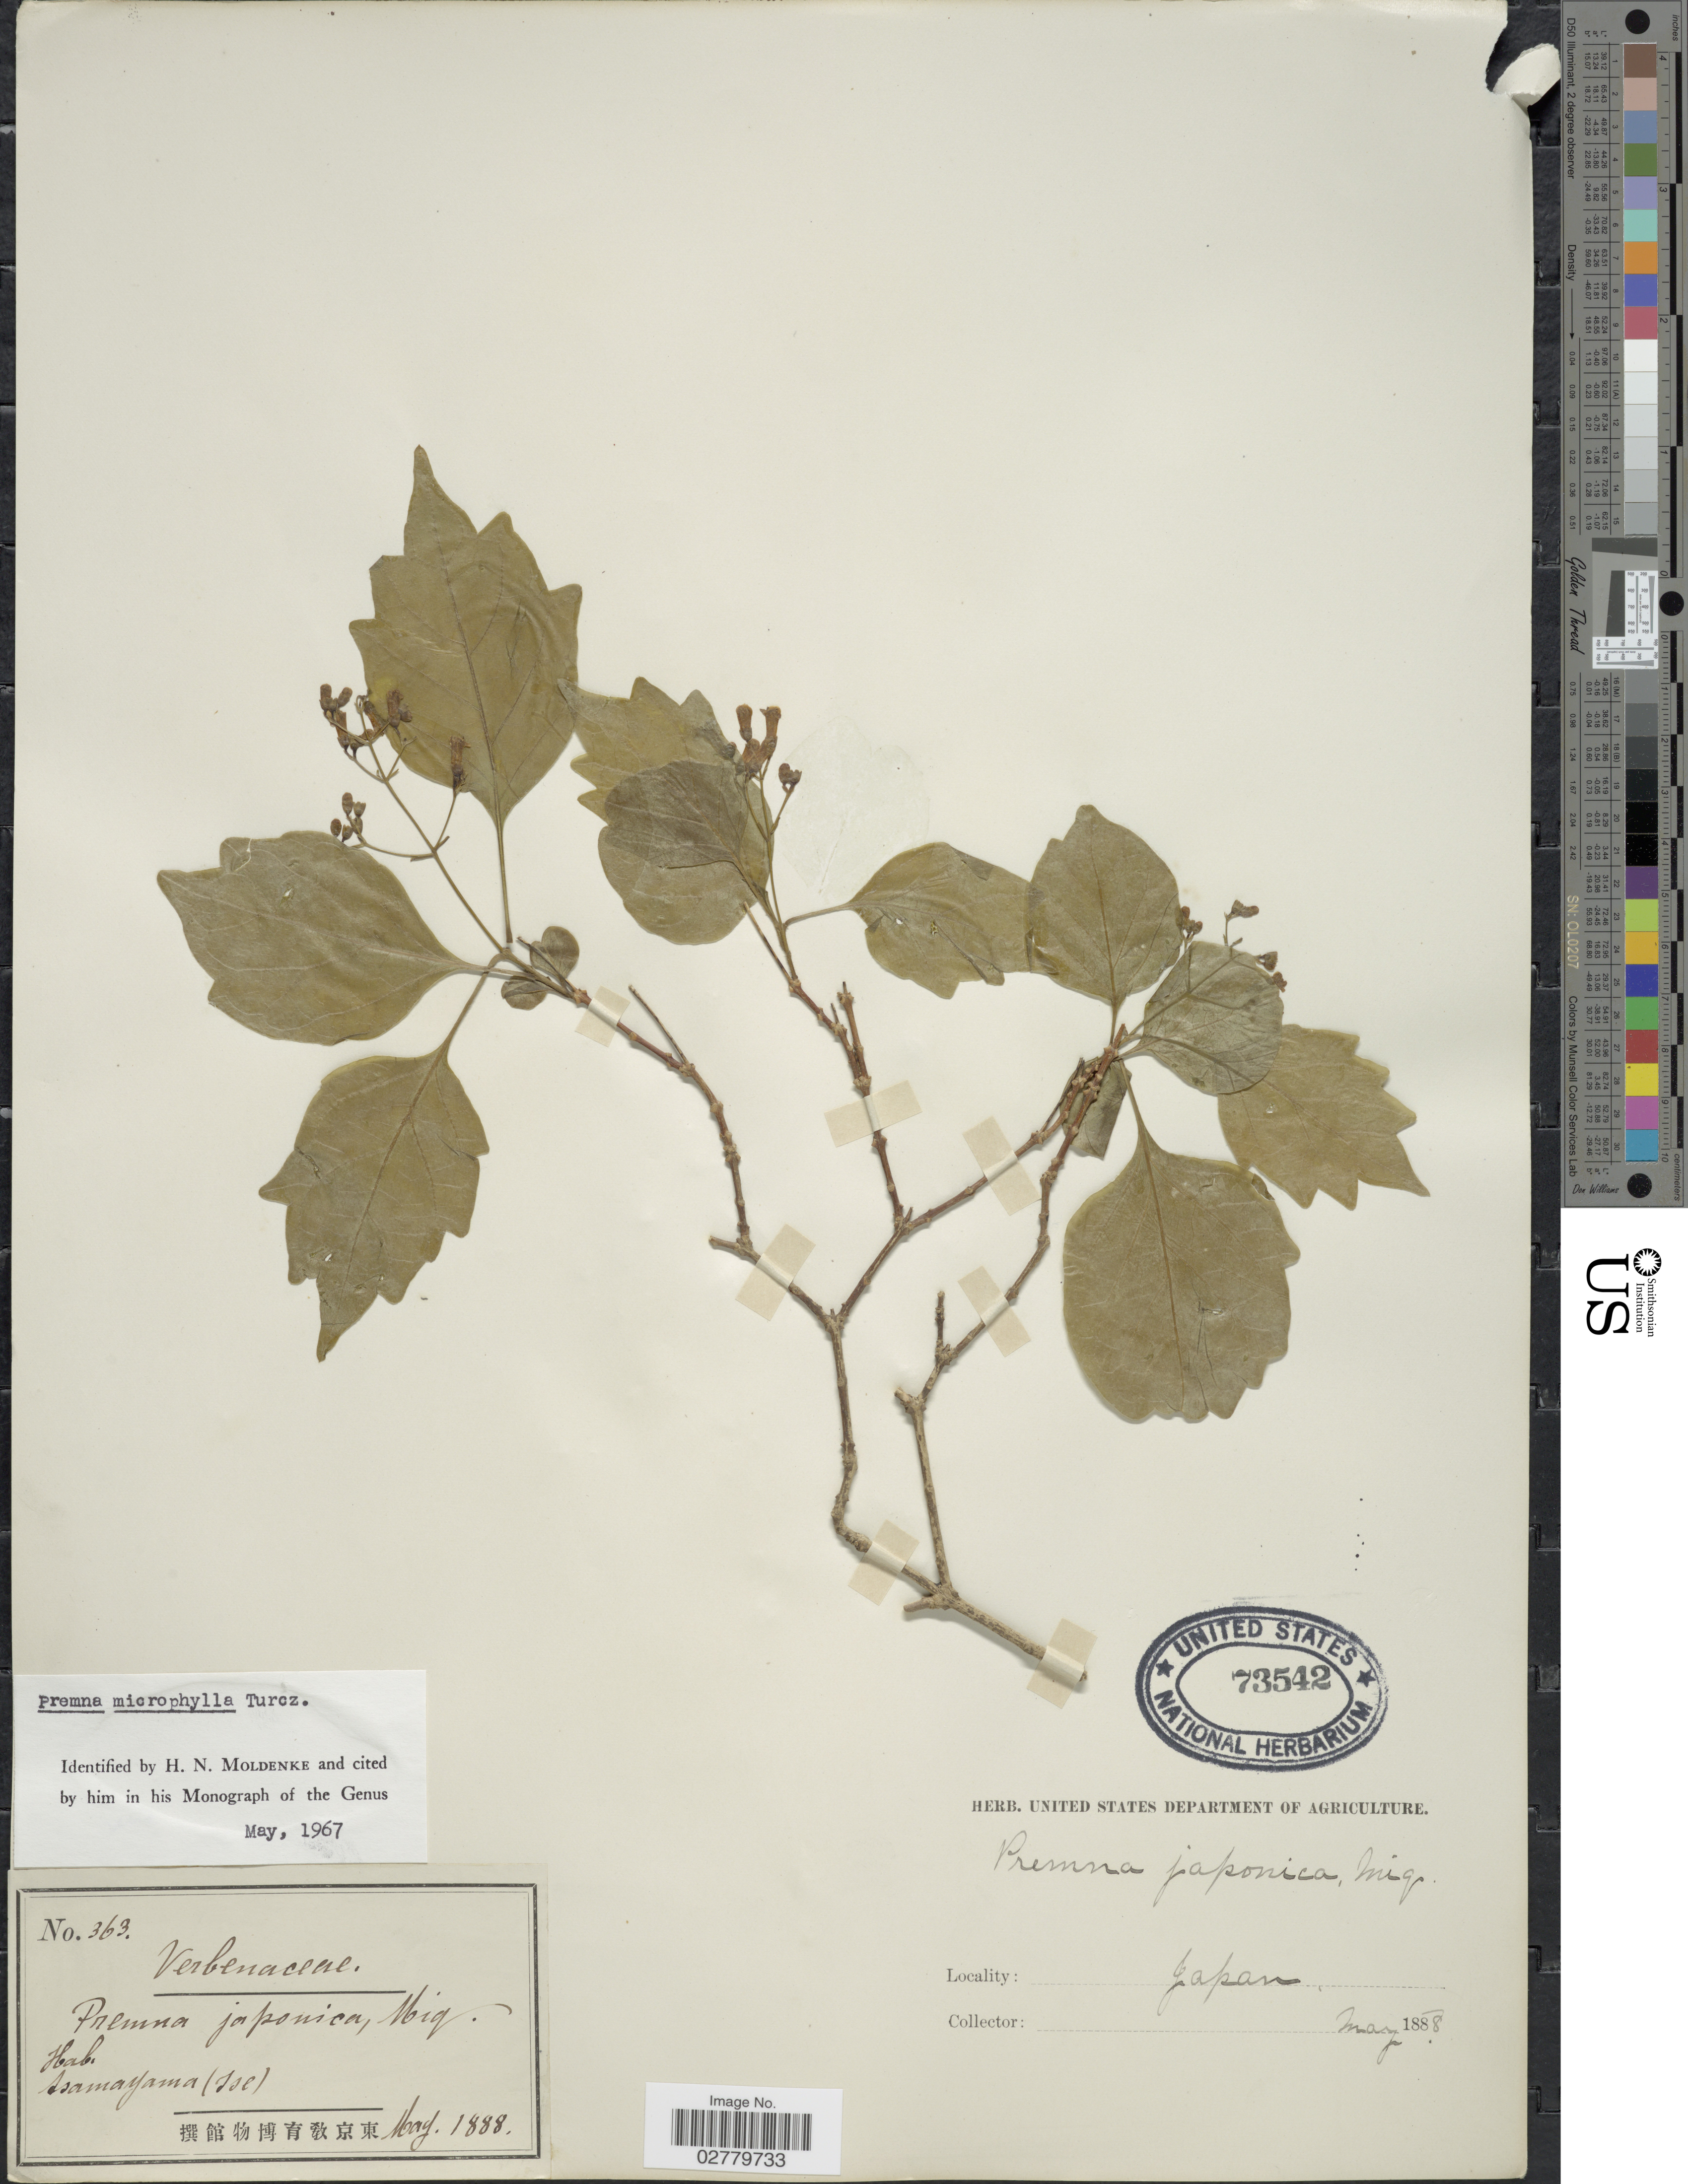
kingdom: Plantae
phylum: Tracheophyta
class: Magnoliopsida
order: Lamiales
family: Lamiaceae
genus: Premna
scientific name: Premna microphylla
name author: Turcz.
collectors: Facchini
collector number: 363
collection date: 1888-05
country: Japan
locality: Asamayama (Isl).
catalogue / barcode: US 73542